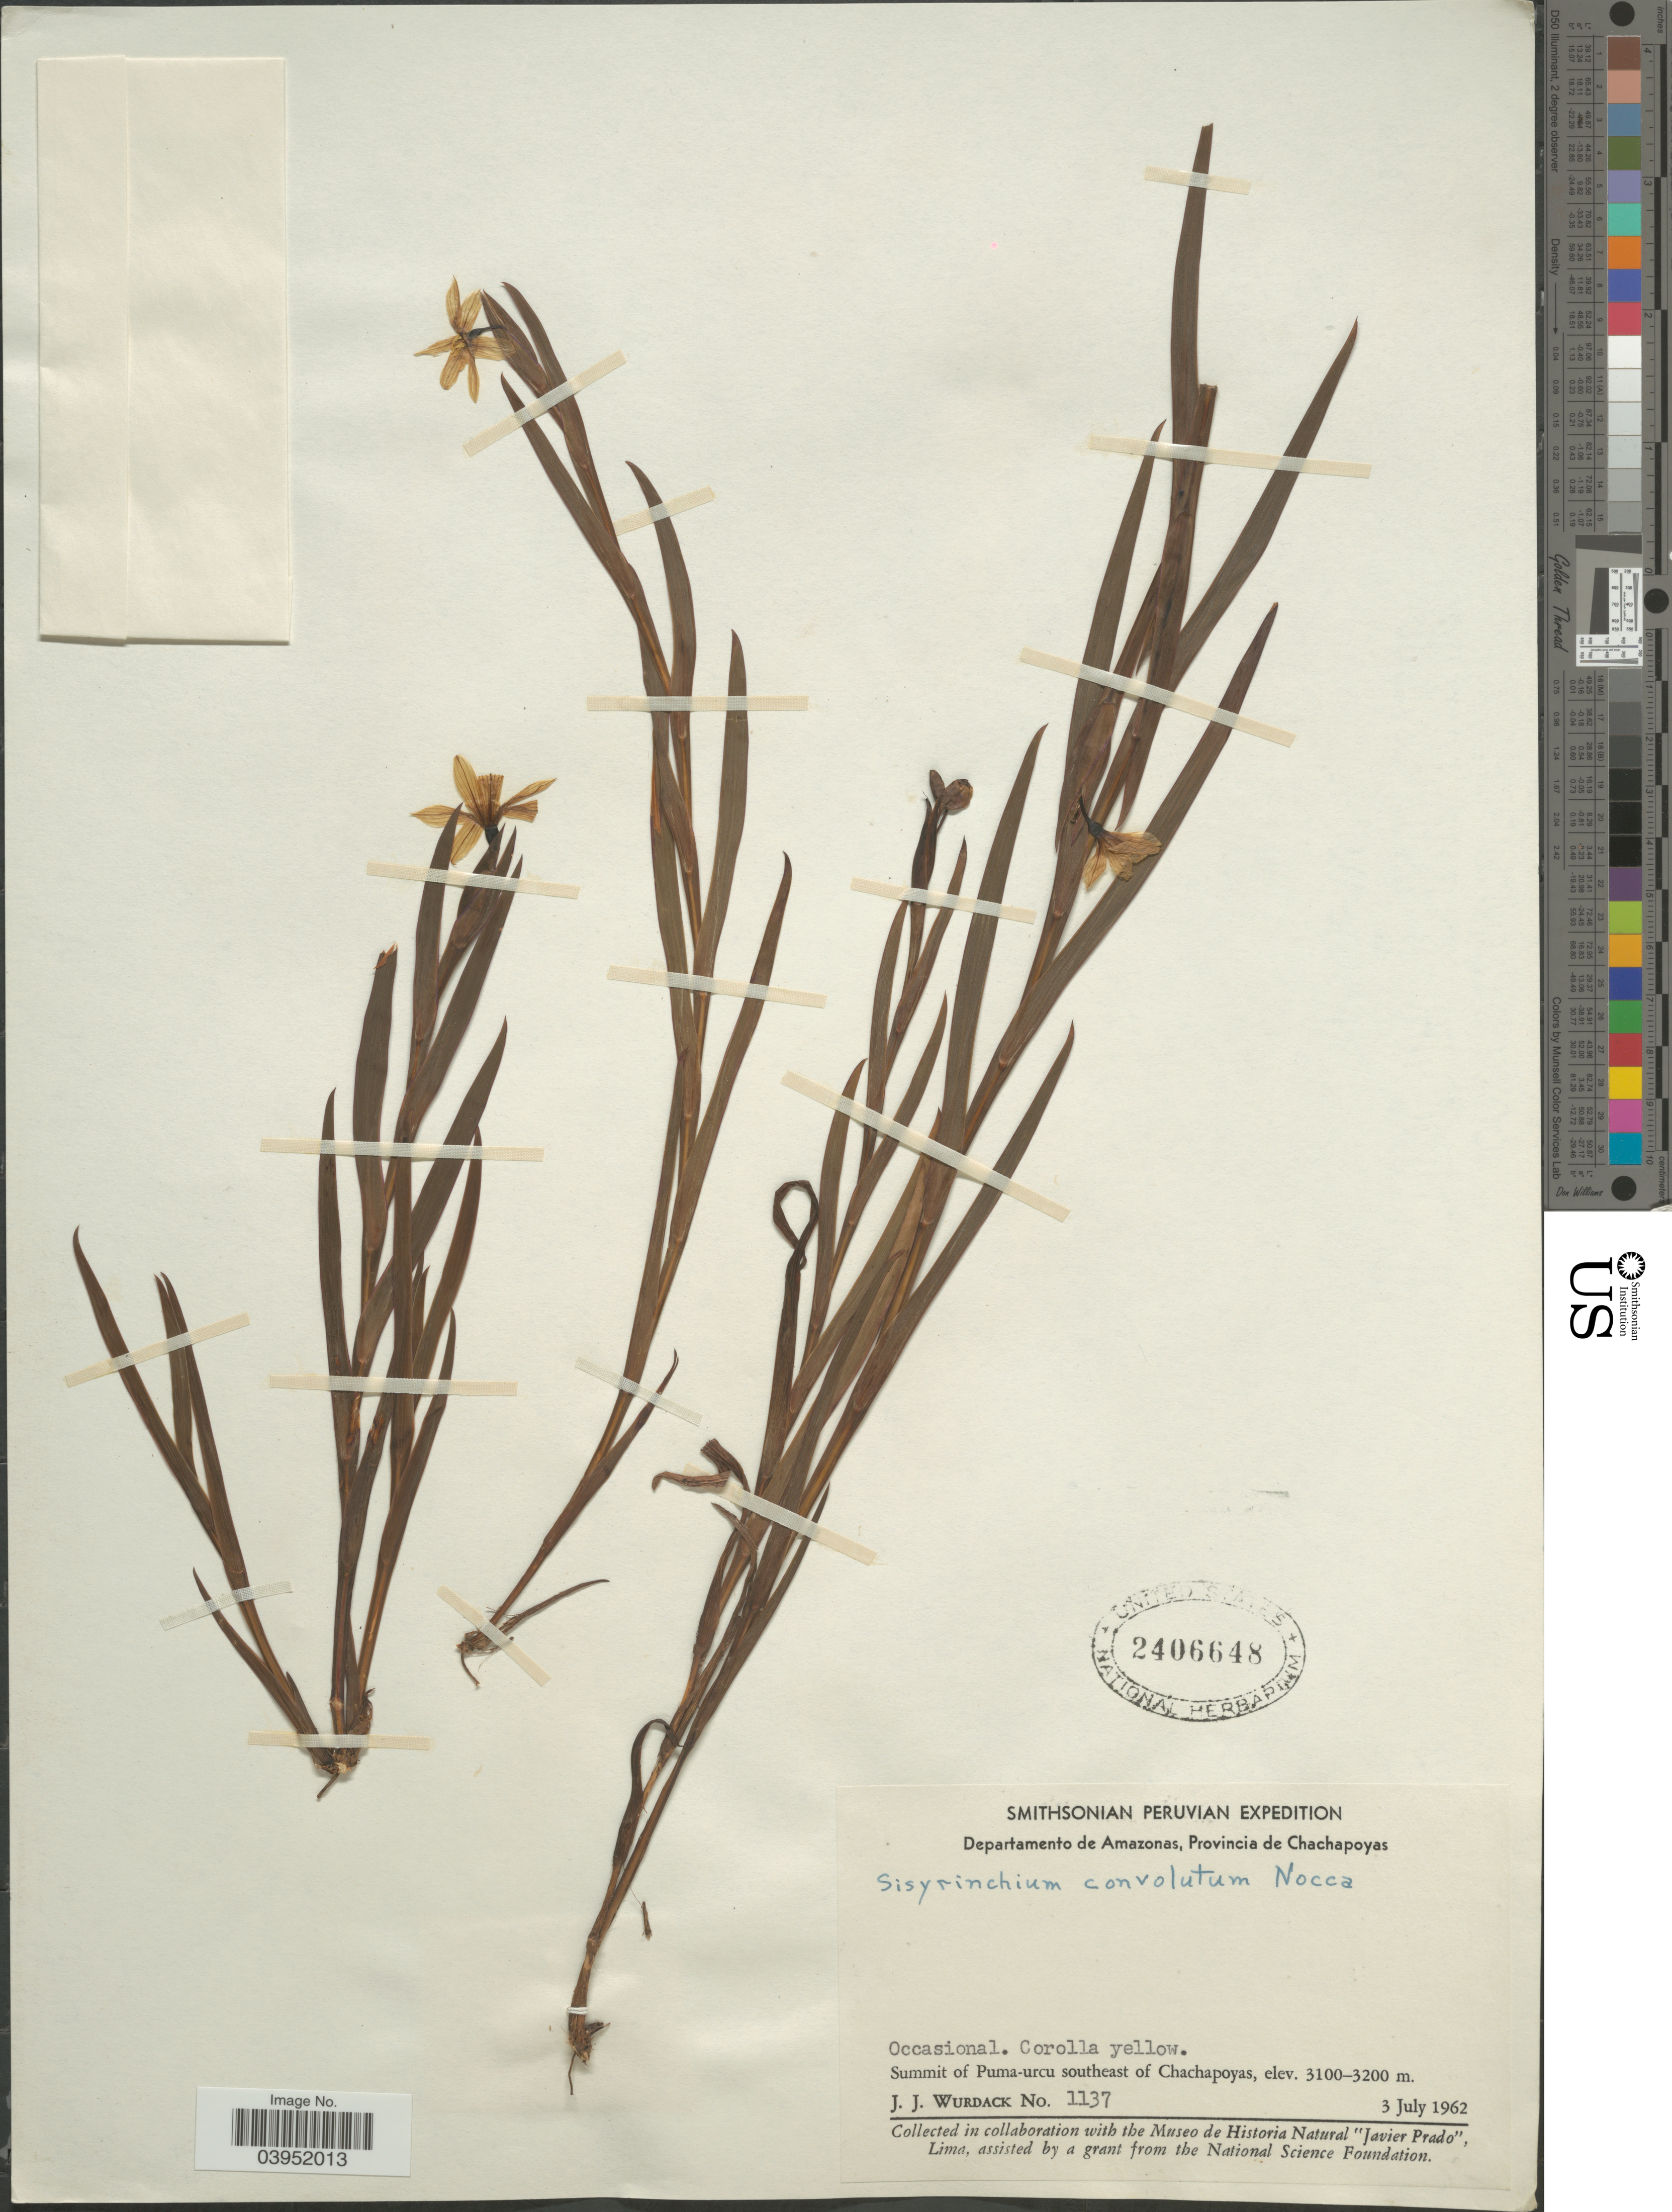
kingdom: Plantae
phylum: Tracheophyta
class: Liliopsida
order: Asparagales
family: Iridaceae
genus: Sisyrinchium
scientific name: Sisyrinchium convolutum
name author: Nocca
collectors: J. J. Wurdack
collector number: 1137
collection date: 1962-07-03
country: Peru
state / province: Amazonas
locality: Departamento de Amazonas, Provincia de Chachapoyas. Summit of Puma-urcu southeast of Chachapoyas.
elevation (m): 3100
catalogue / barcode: US 2406648